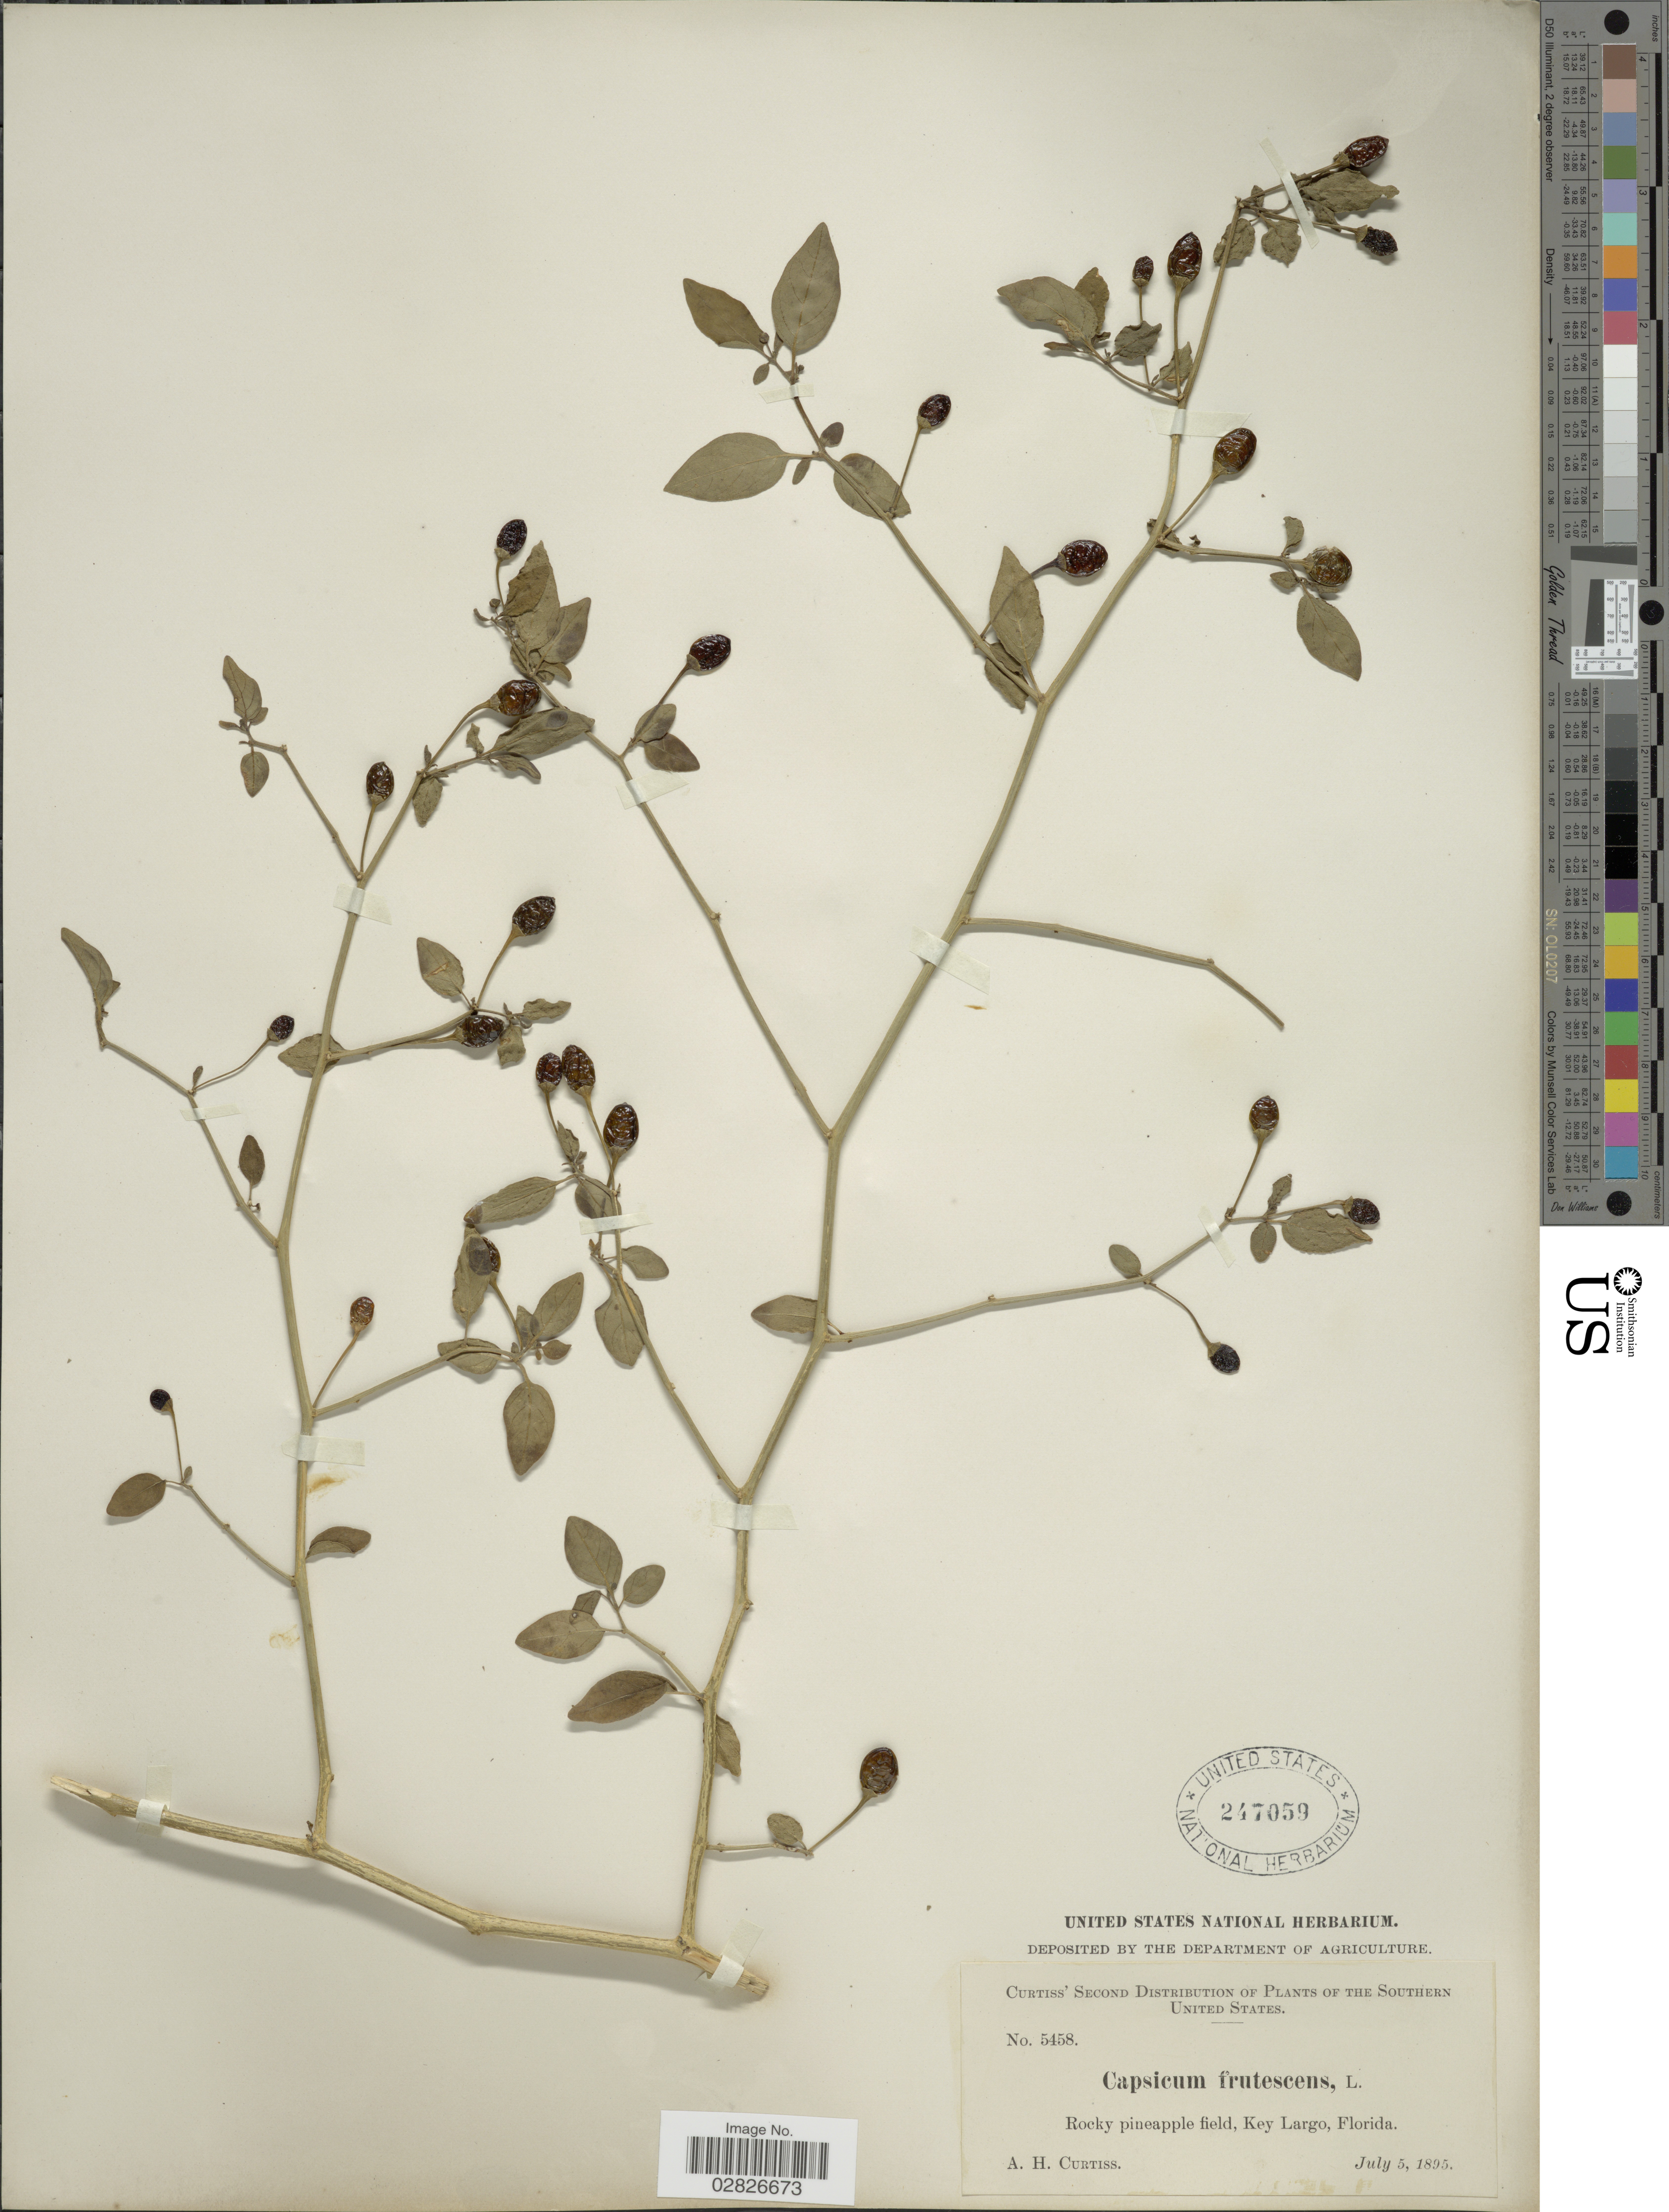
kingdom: Plantae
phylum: Tracheophyta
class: Magnoliopsida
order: Solanales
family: Solanaceae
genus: Capsicum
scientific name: Capsicum frutescens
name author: L.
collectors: A. H. Curtiss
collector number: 5458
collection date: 1895-07-05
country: United States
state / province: Florida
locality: Rocky pineapple field, Key Largo, Southern United States.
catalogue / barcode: US 247059